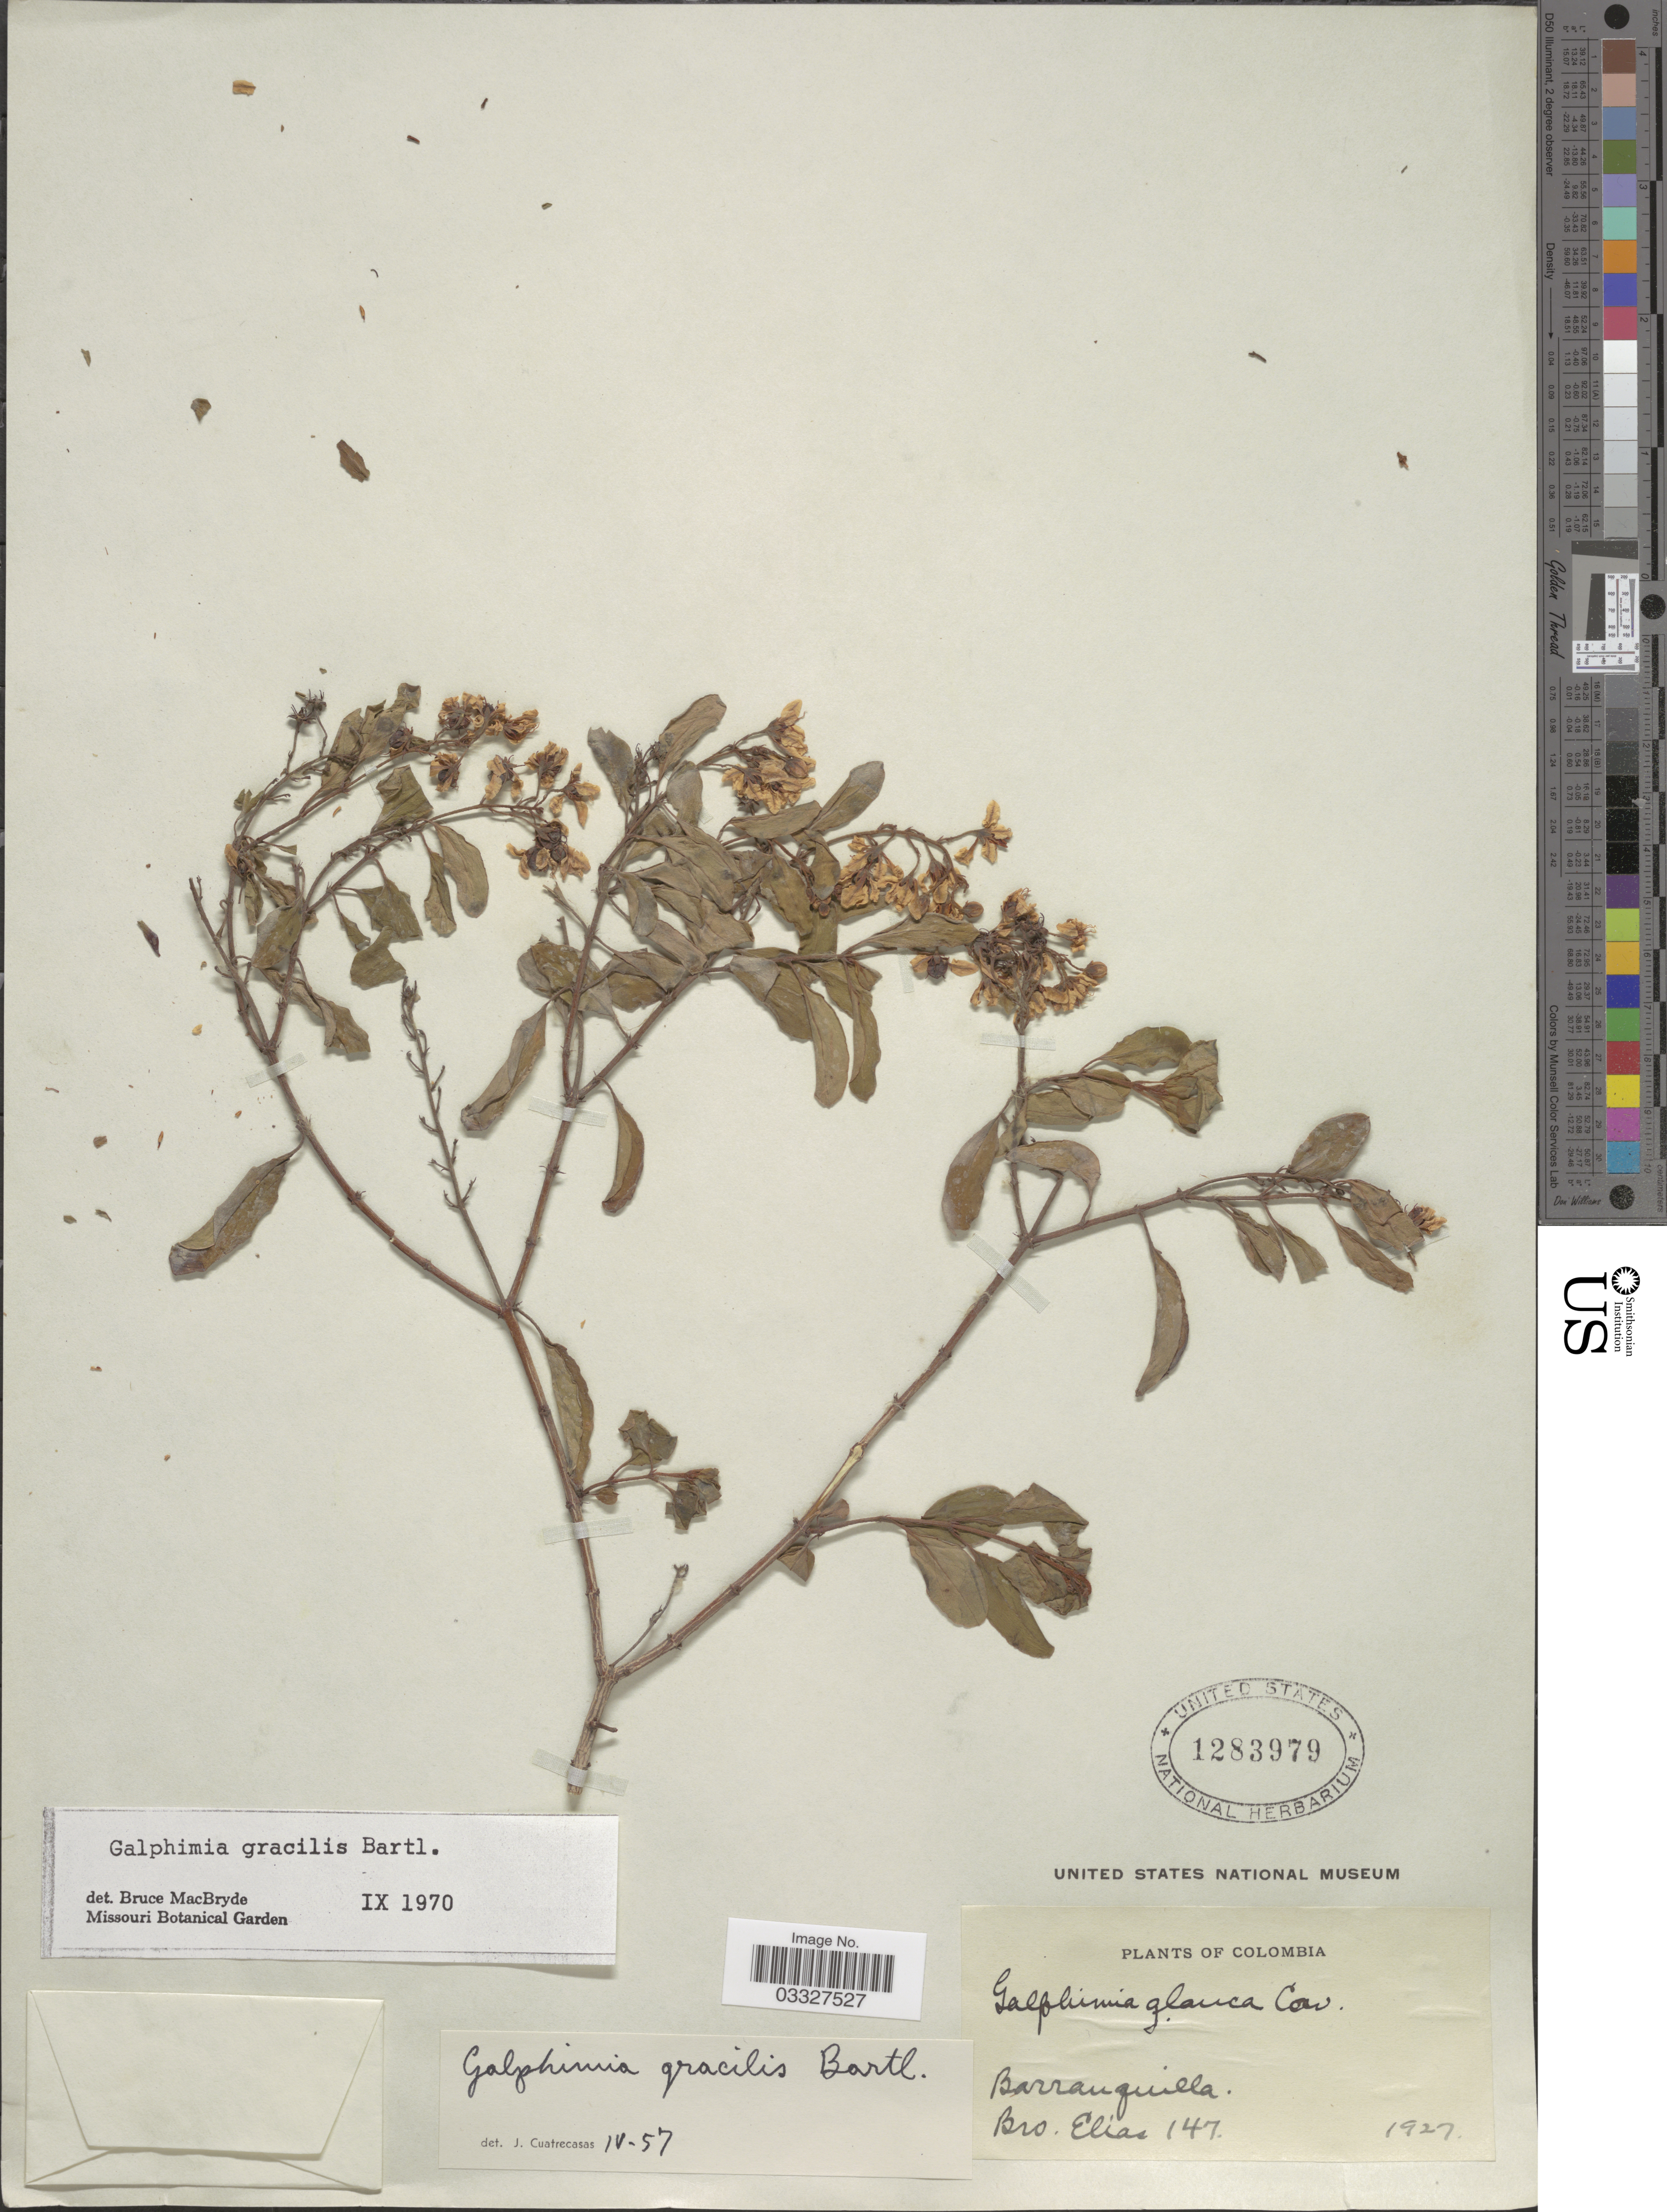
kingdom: Plantae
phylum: Tracheophyta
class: Magnoliopsida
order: Malpighiales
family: Malpighiaceae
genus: Galphimia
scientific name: Galphimia gracilis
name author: Bartl.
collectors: Bro. Elias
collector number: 147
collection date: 1927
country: Colombia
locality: Barranquilla.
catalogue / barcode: US 1283979